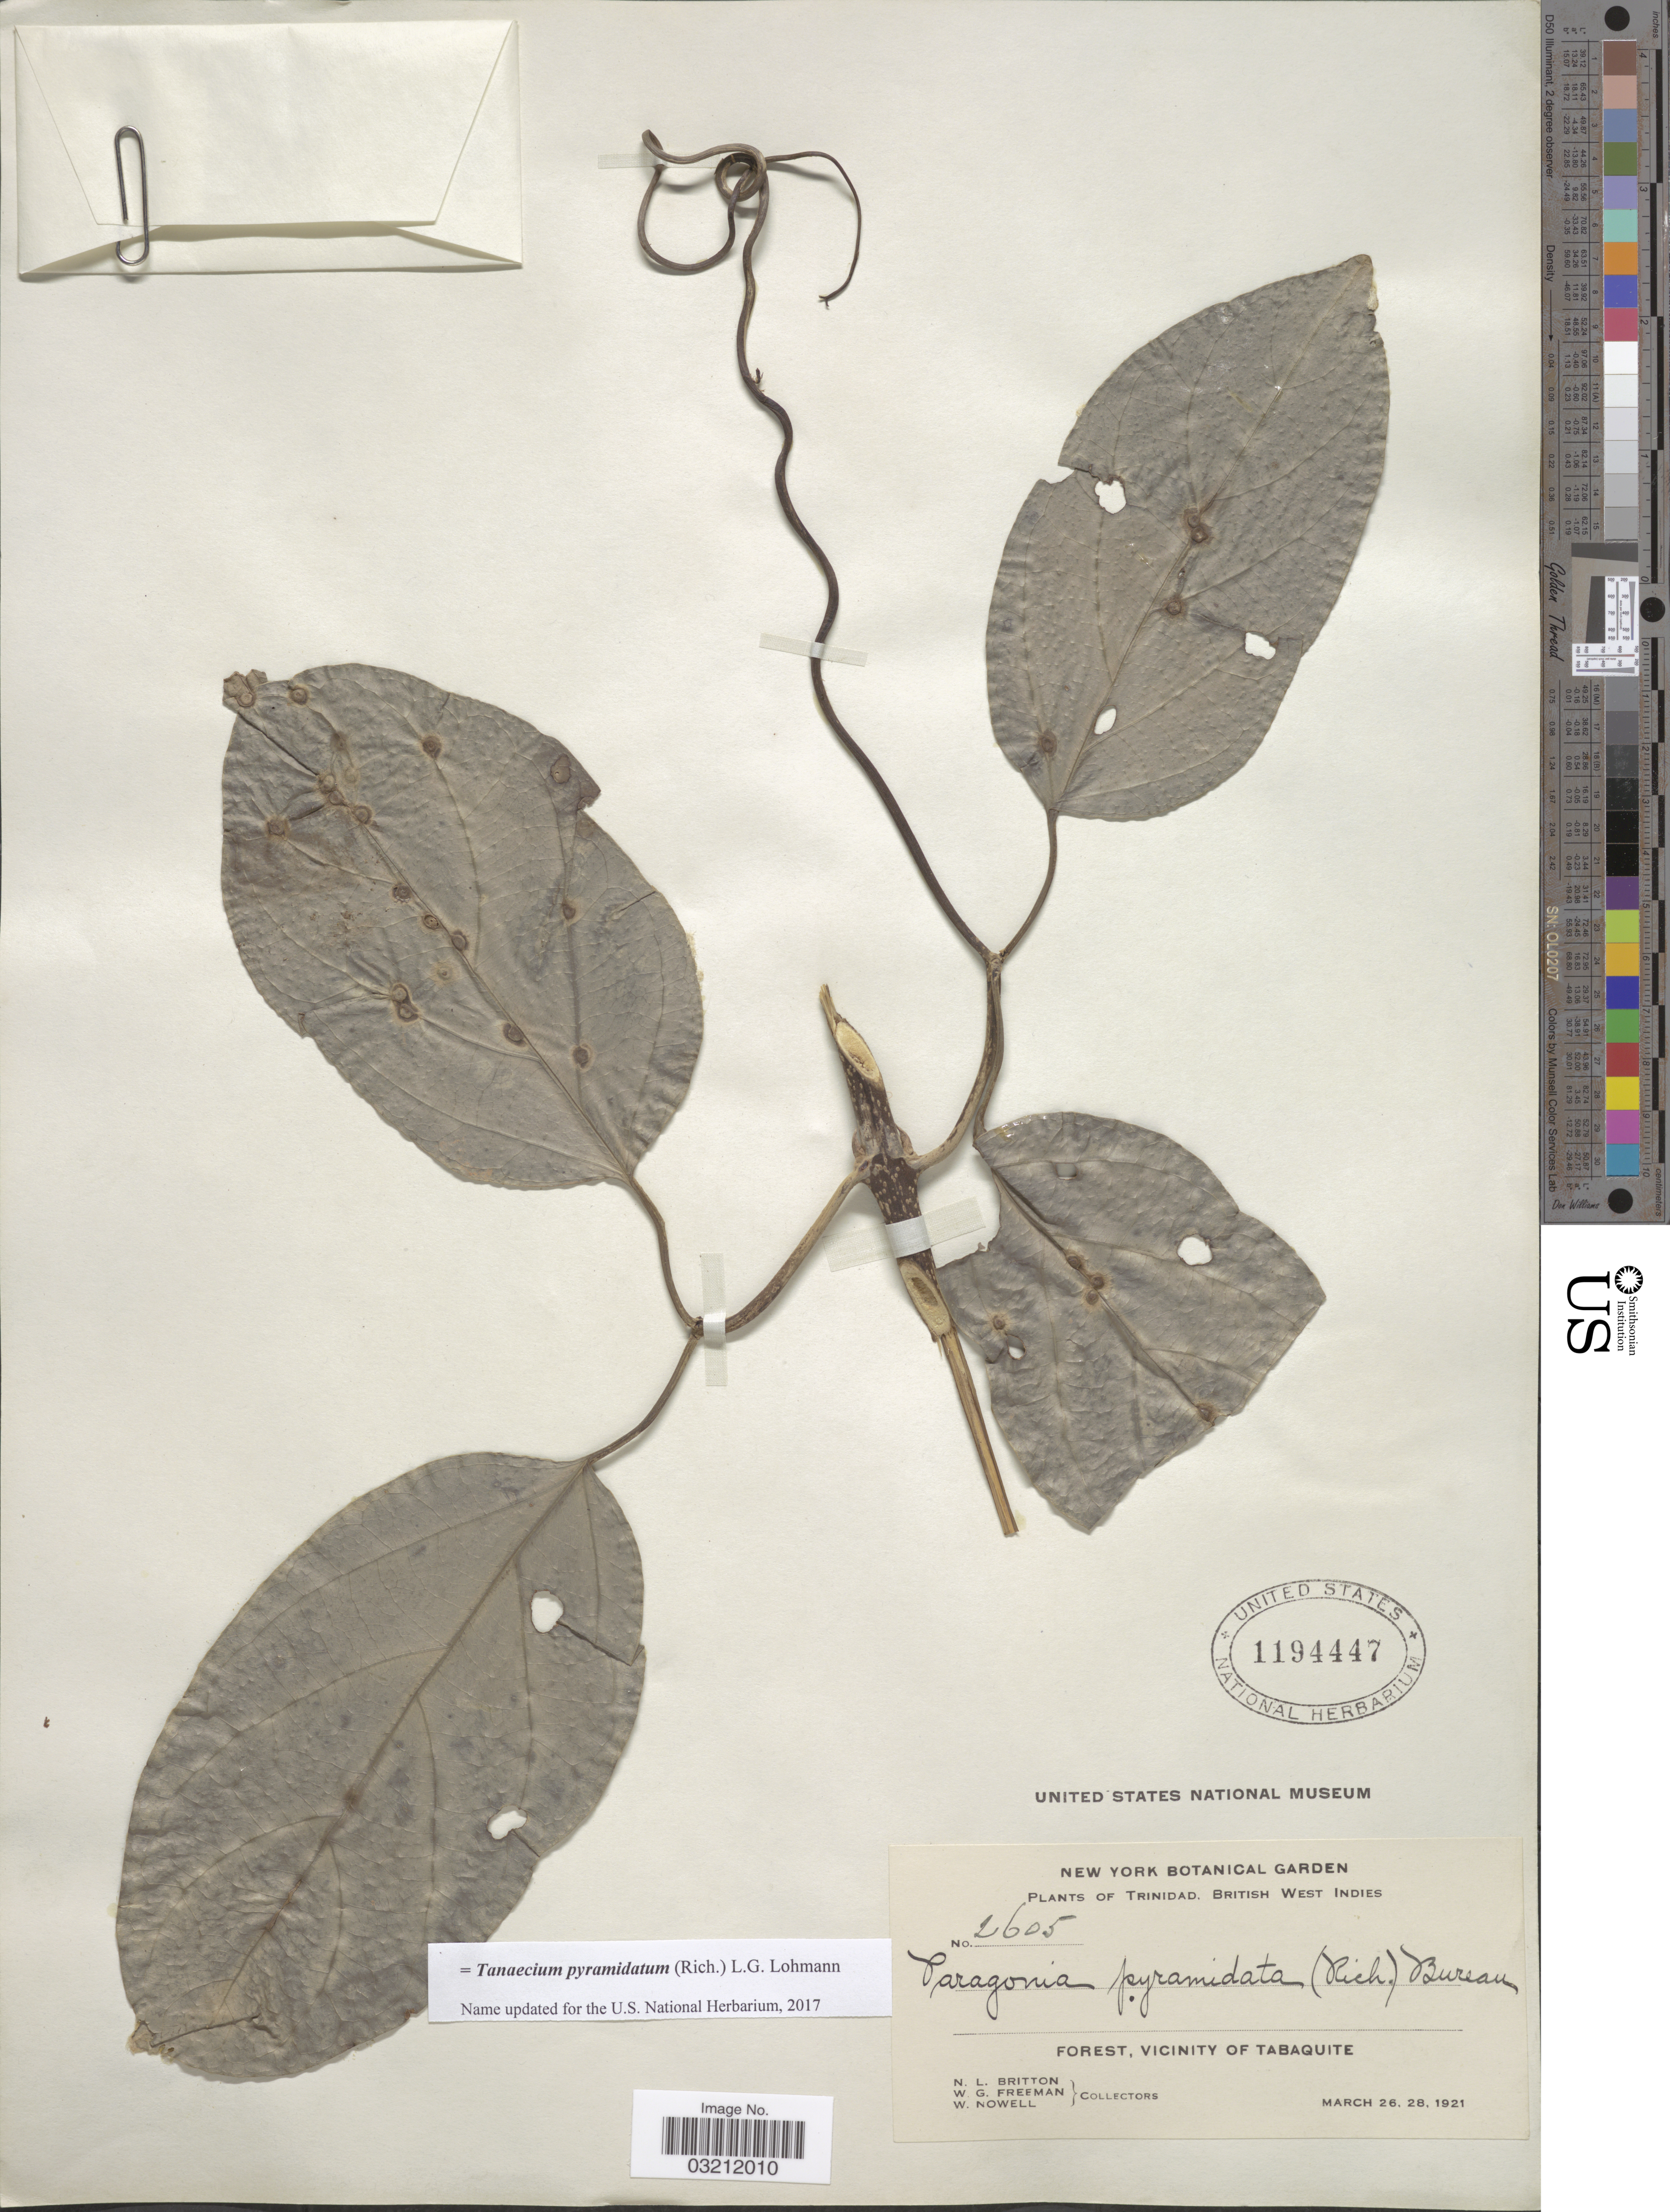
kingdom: Plantae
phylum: Tracheophyta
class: Magnoliopsida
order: Lamiales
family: Bignoniaceae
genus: Tanaecium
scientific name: Tanaecium pyramidatum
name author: (Rich.) L.G. Lohmann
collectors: N. Britton, W. Freeman & W. Nowell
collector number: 2605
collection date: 1921-03-26/1921-03-28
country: Trinidad and Tobago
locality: Trinidad, British West Indies. Vicinity of Tabaquite.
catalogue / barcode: US 1194447